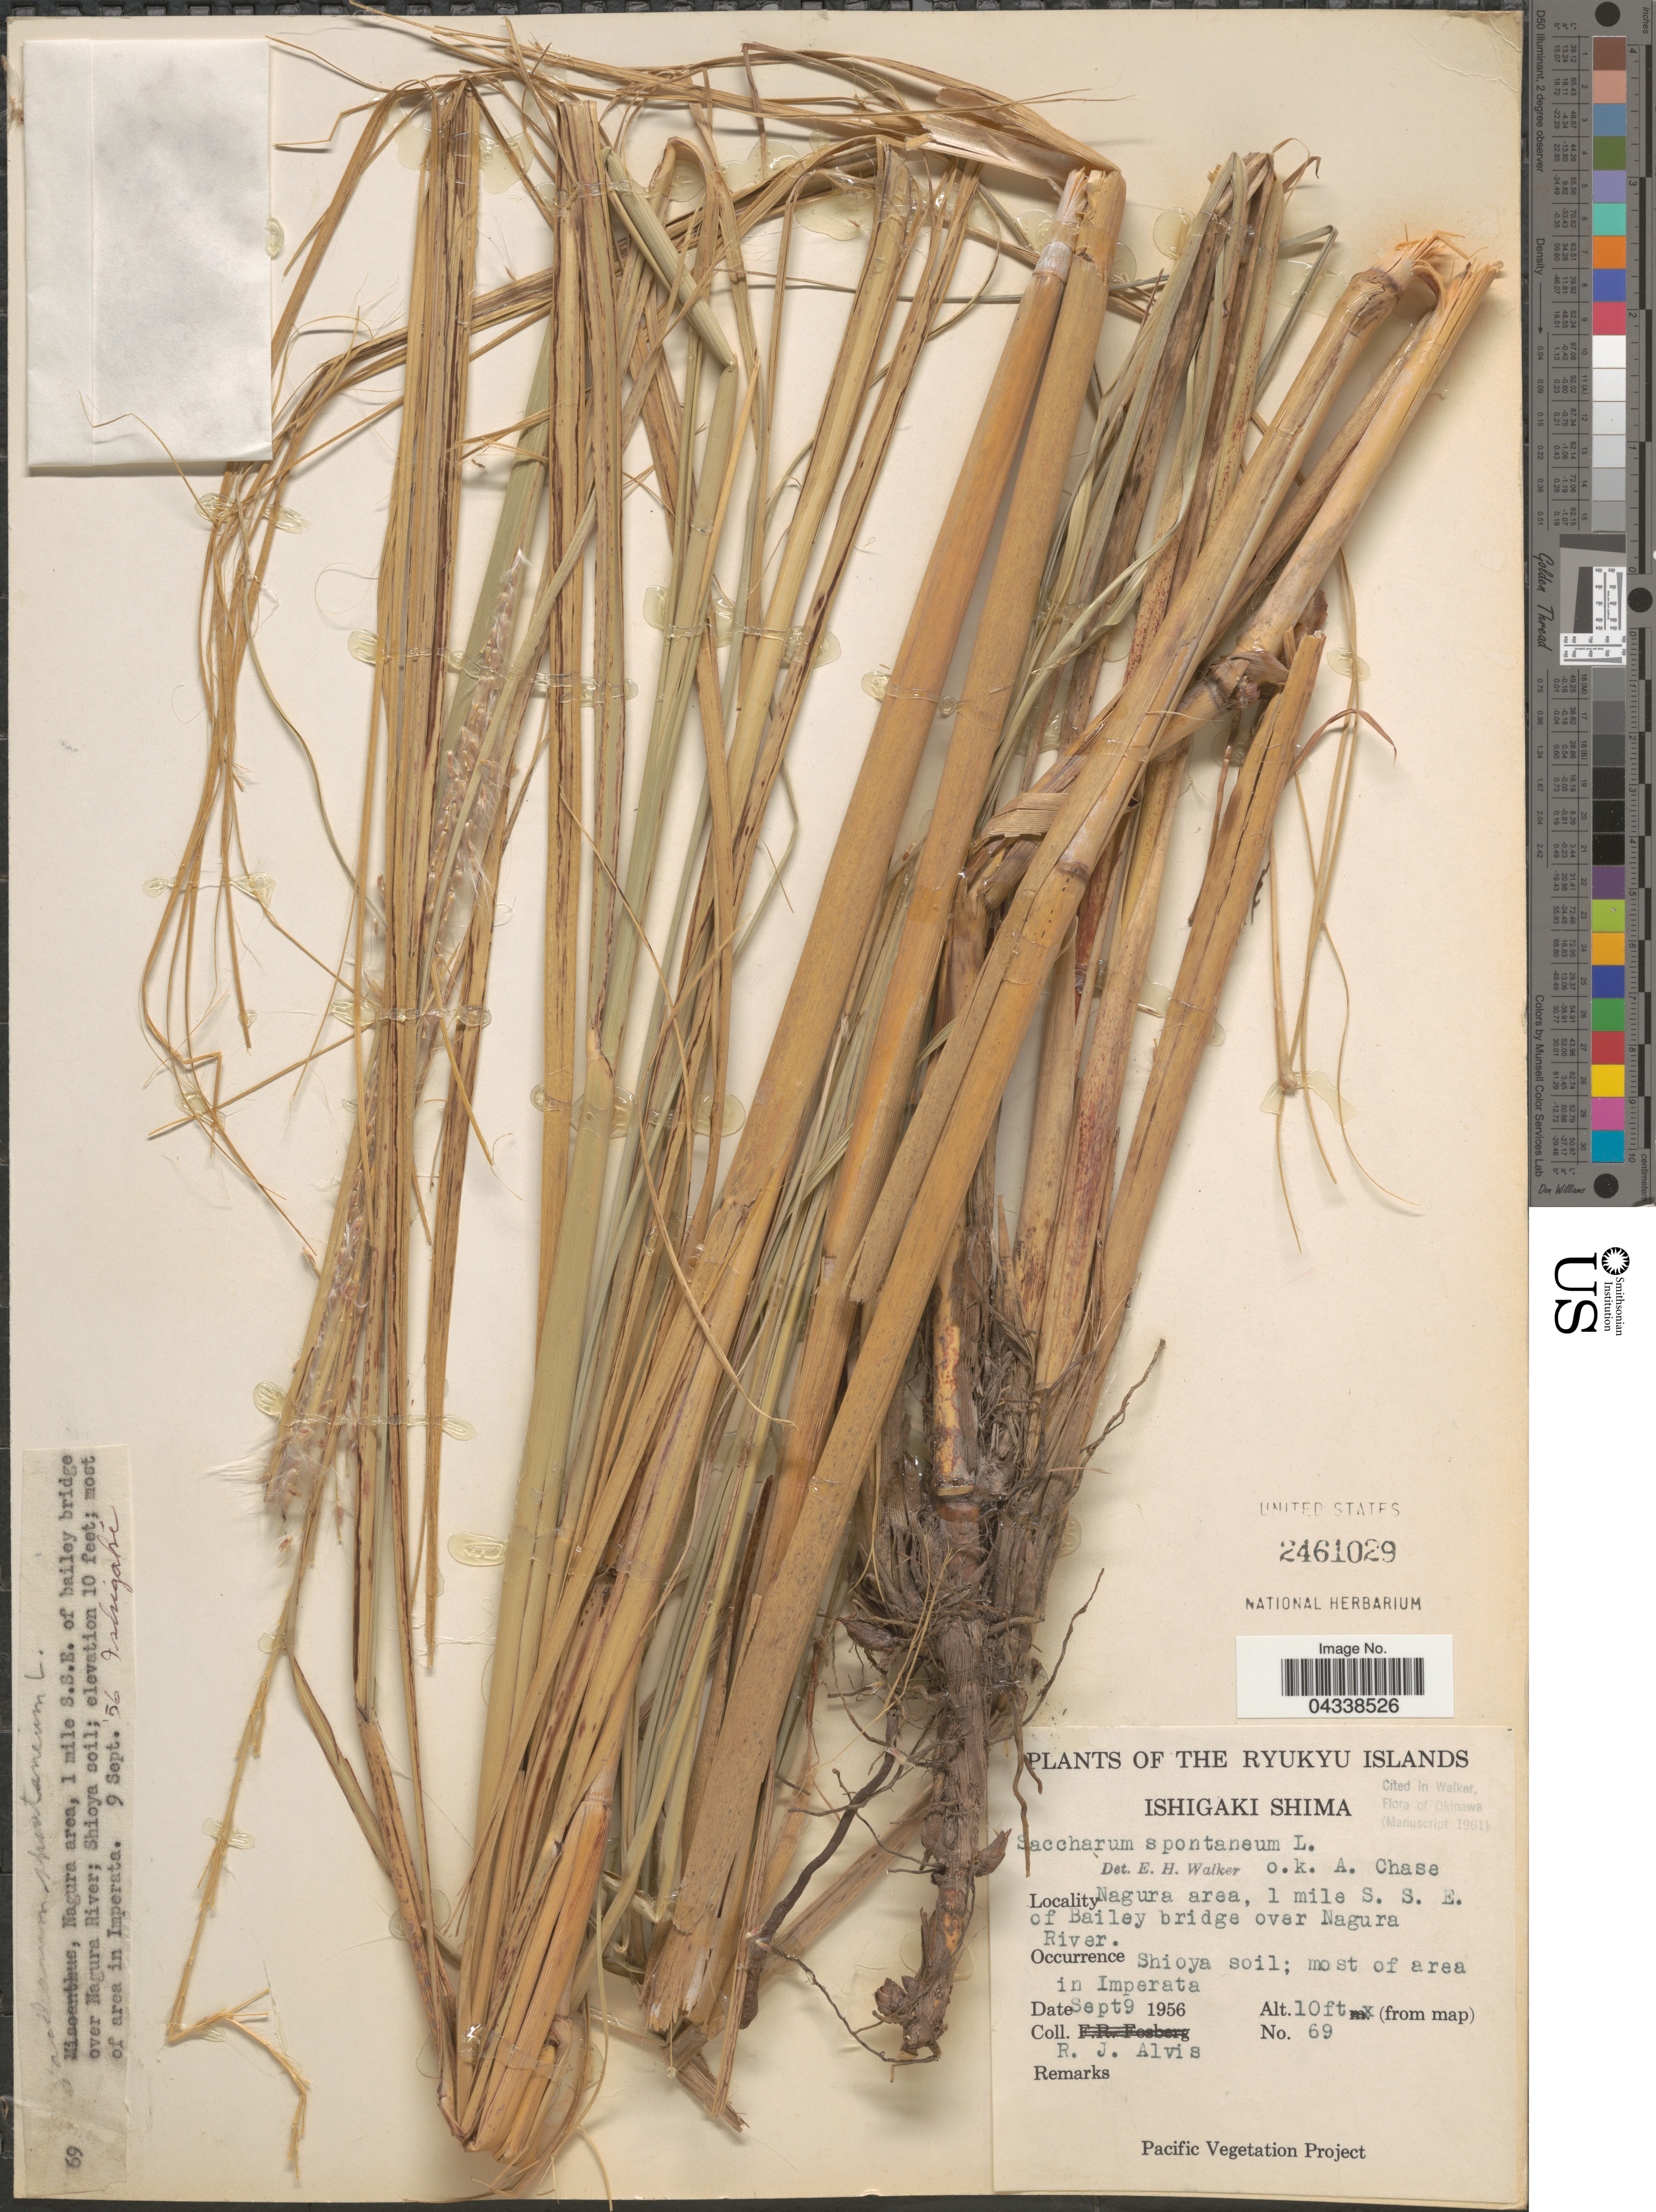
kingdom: Plantae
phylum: Tracheophyta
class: Liliopsida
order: Poales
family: Poaceae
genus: Saccharum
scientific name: Saccharum spontaneum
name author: L.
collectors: R. Alvis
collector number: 69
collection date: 1956-09-09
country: Japan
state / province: Okinawa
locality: Ryukyu Islands. Ishigaki Shima. Nagura area, 1 mile S. S. E. of Bailey bridge over Nagura River. Shioya soil; most of area in Imperata.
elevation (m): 3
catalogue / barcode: US 2461029